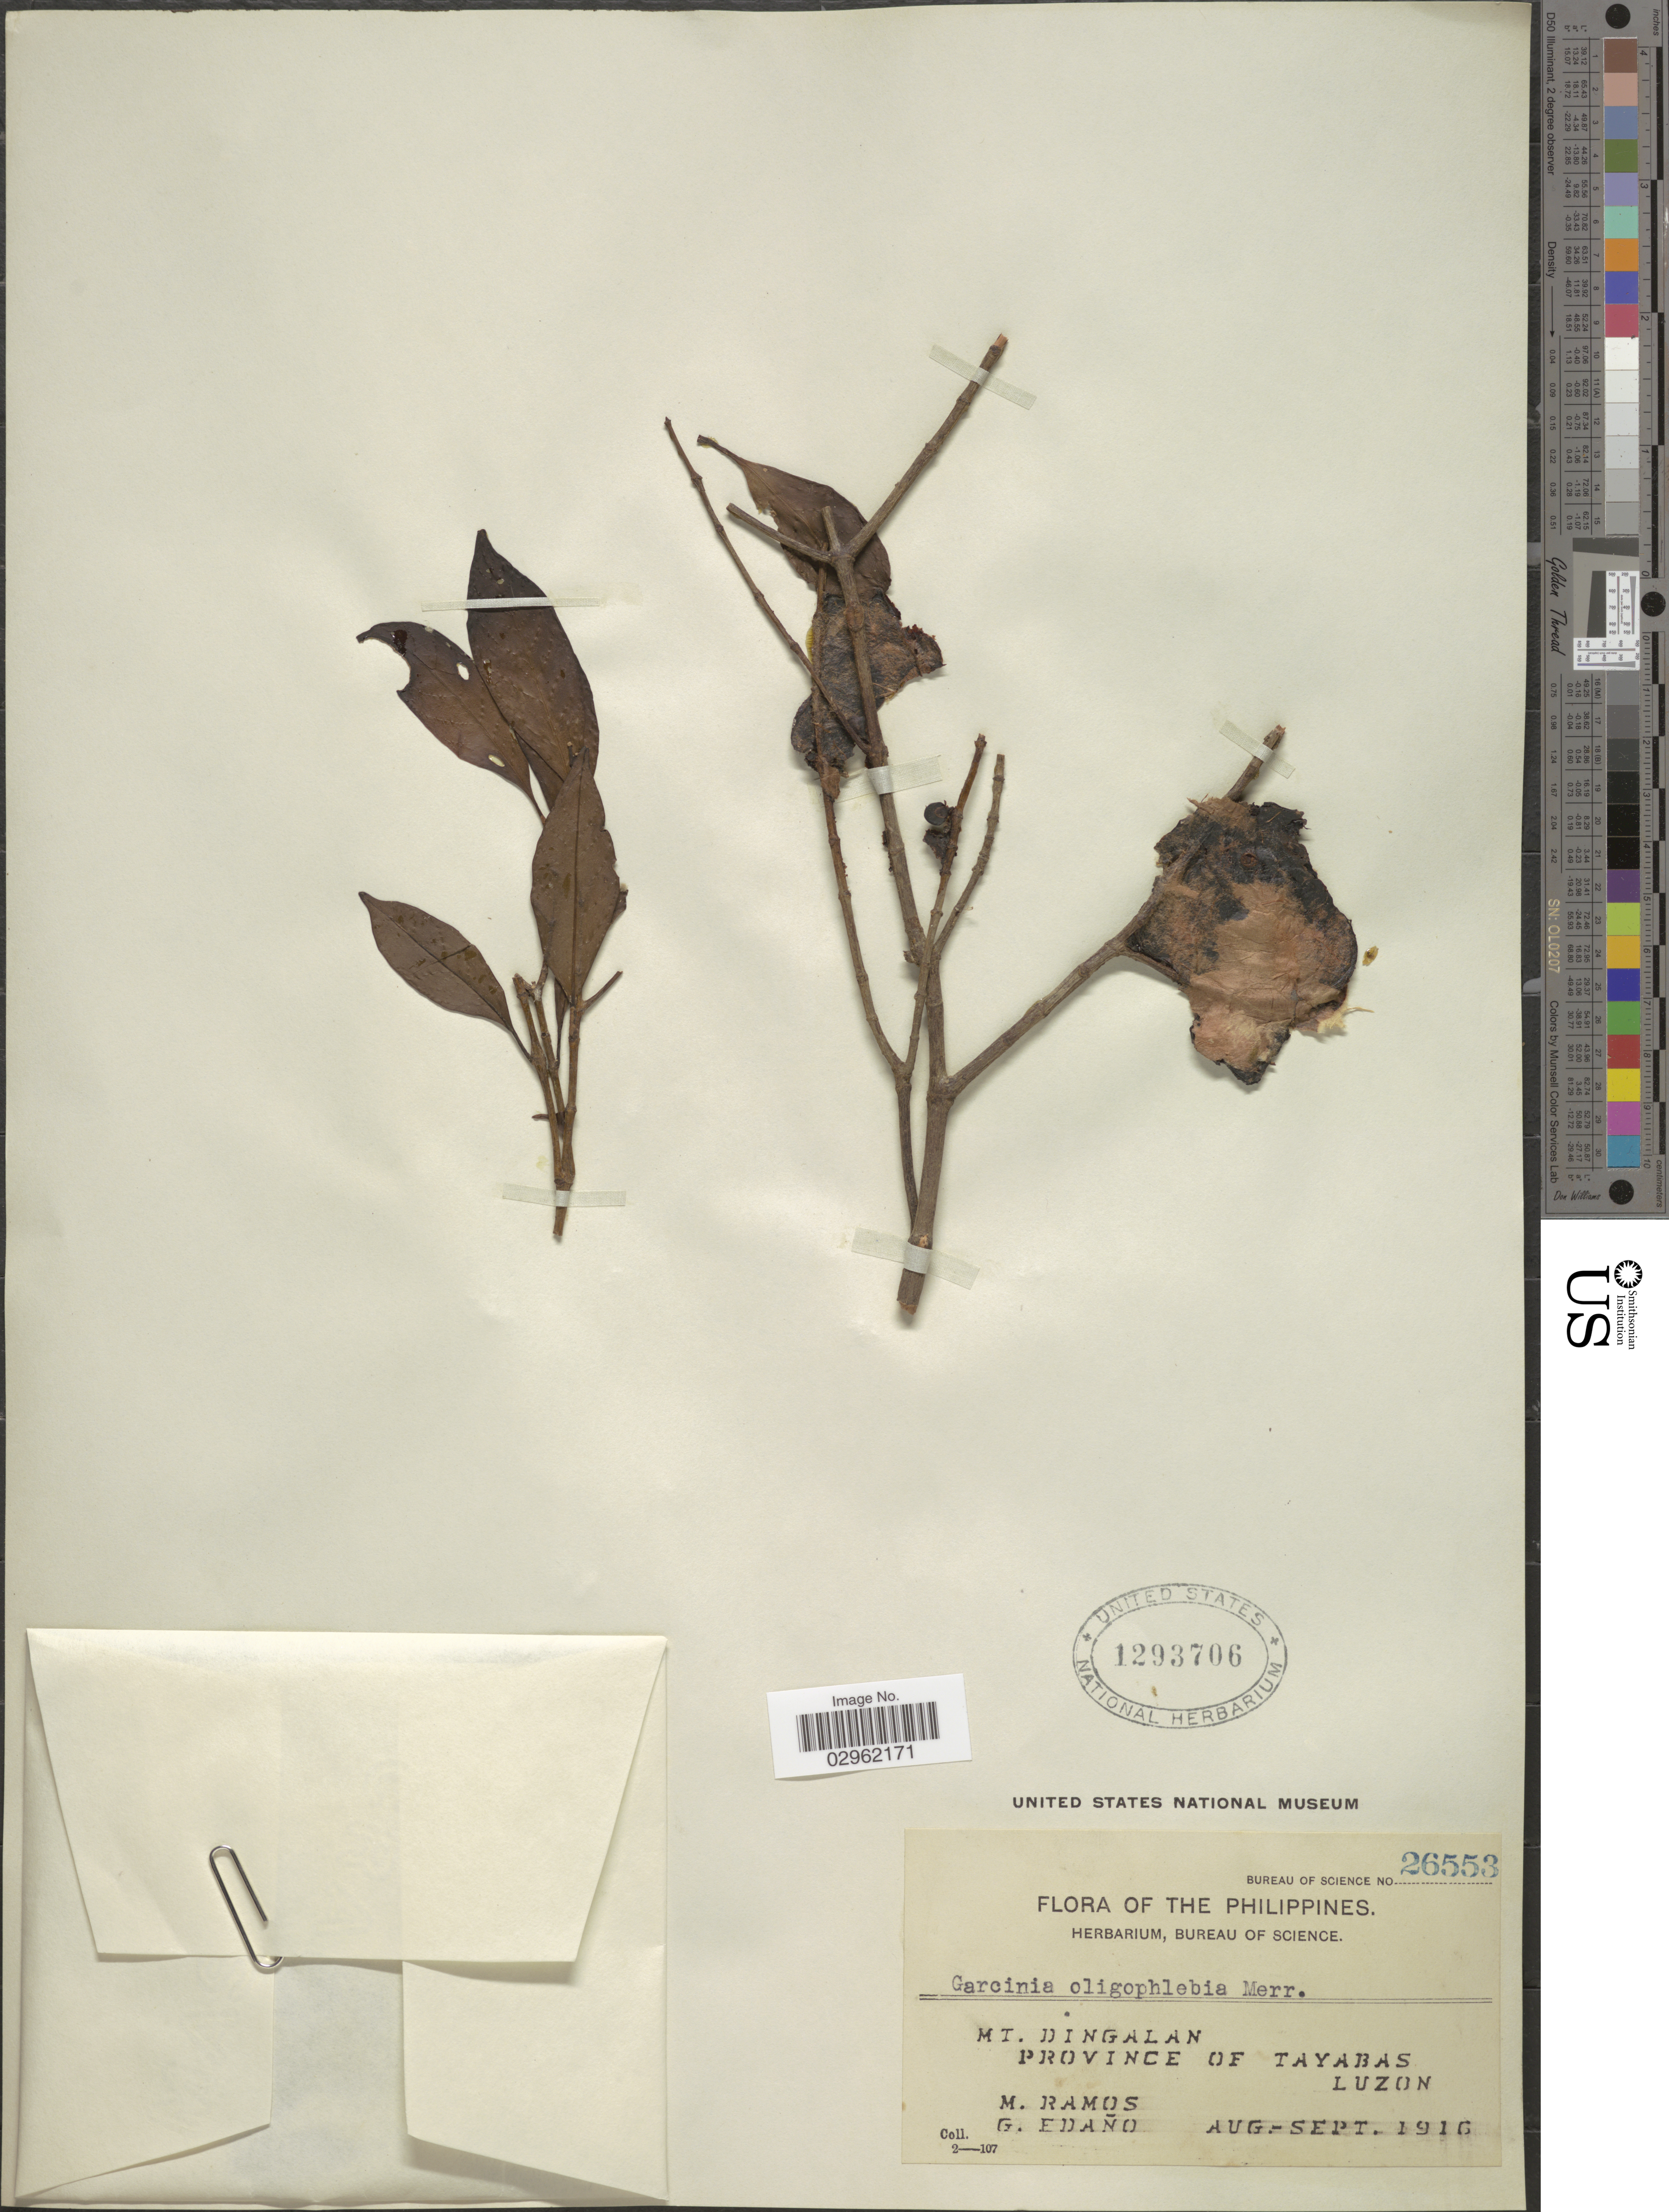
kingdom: Plantae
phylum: Tracheophyta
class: Magnoliopsida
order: Malpighiales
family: Clusiaceae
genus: Garcinia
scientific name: Garcinia oligophlebia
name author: Merr.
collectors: M. Ramos & G. Edaño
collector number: Bureau of Science 26553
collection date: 1916-08/1916-09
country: Philippines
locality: Mt. Dingalan. Province of Tayabas. Luzon.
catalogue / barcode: US 1293706